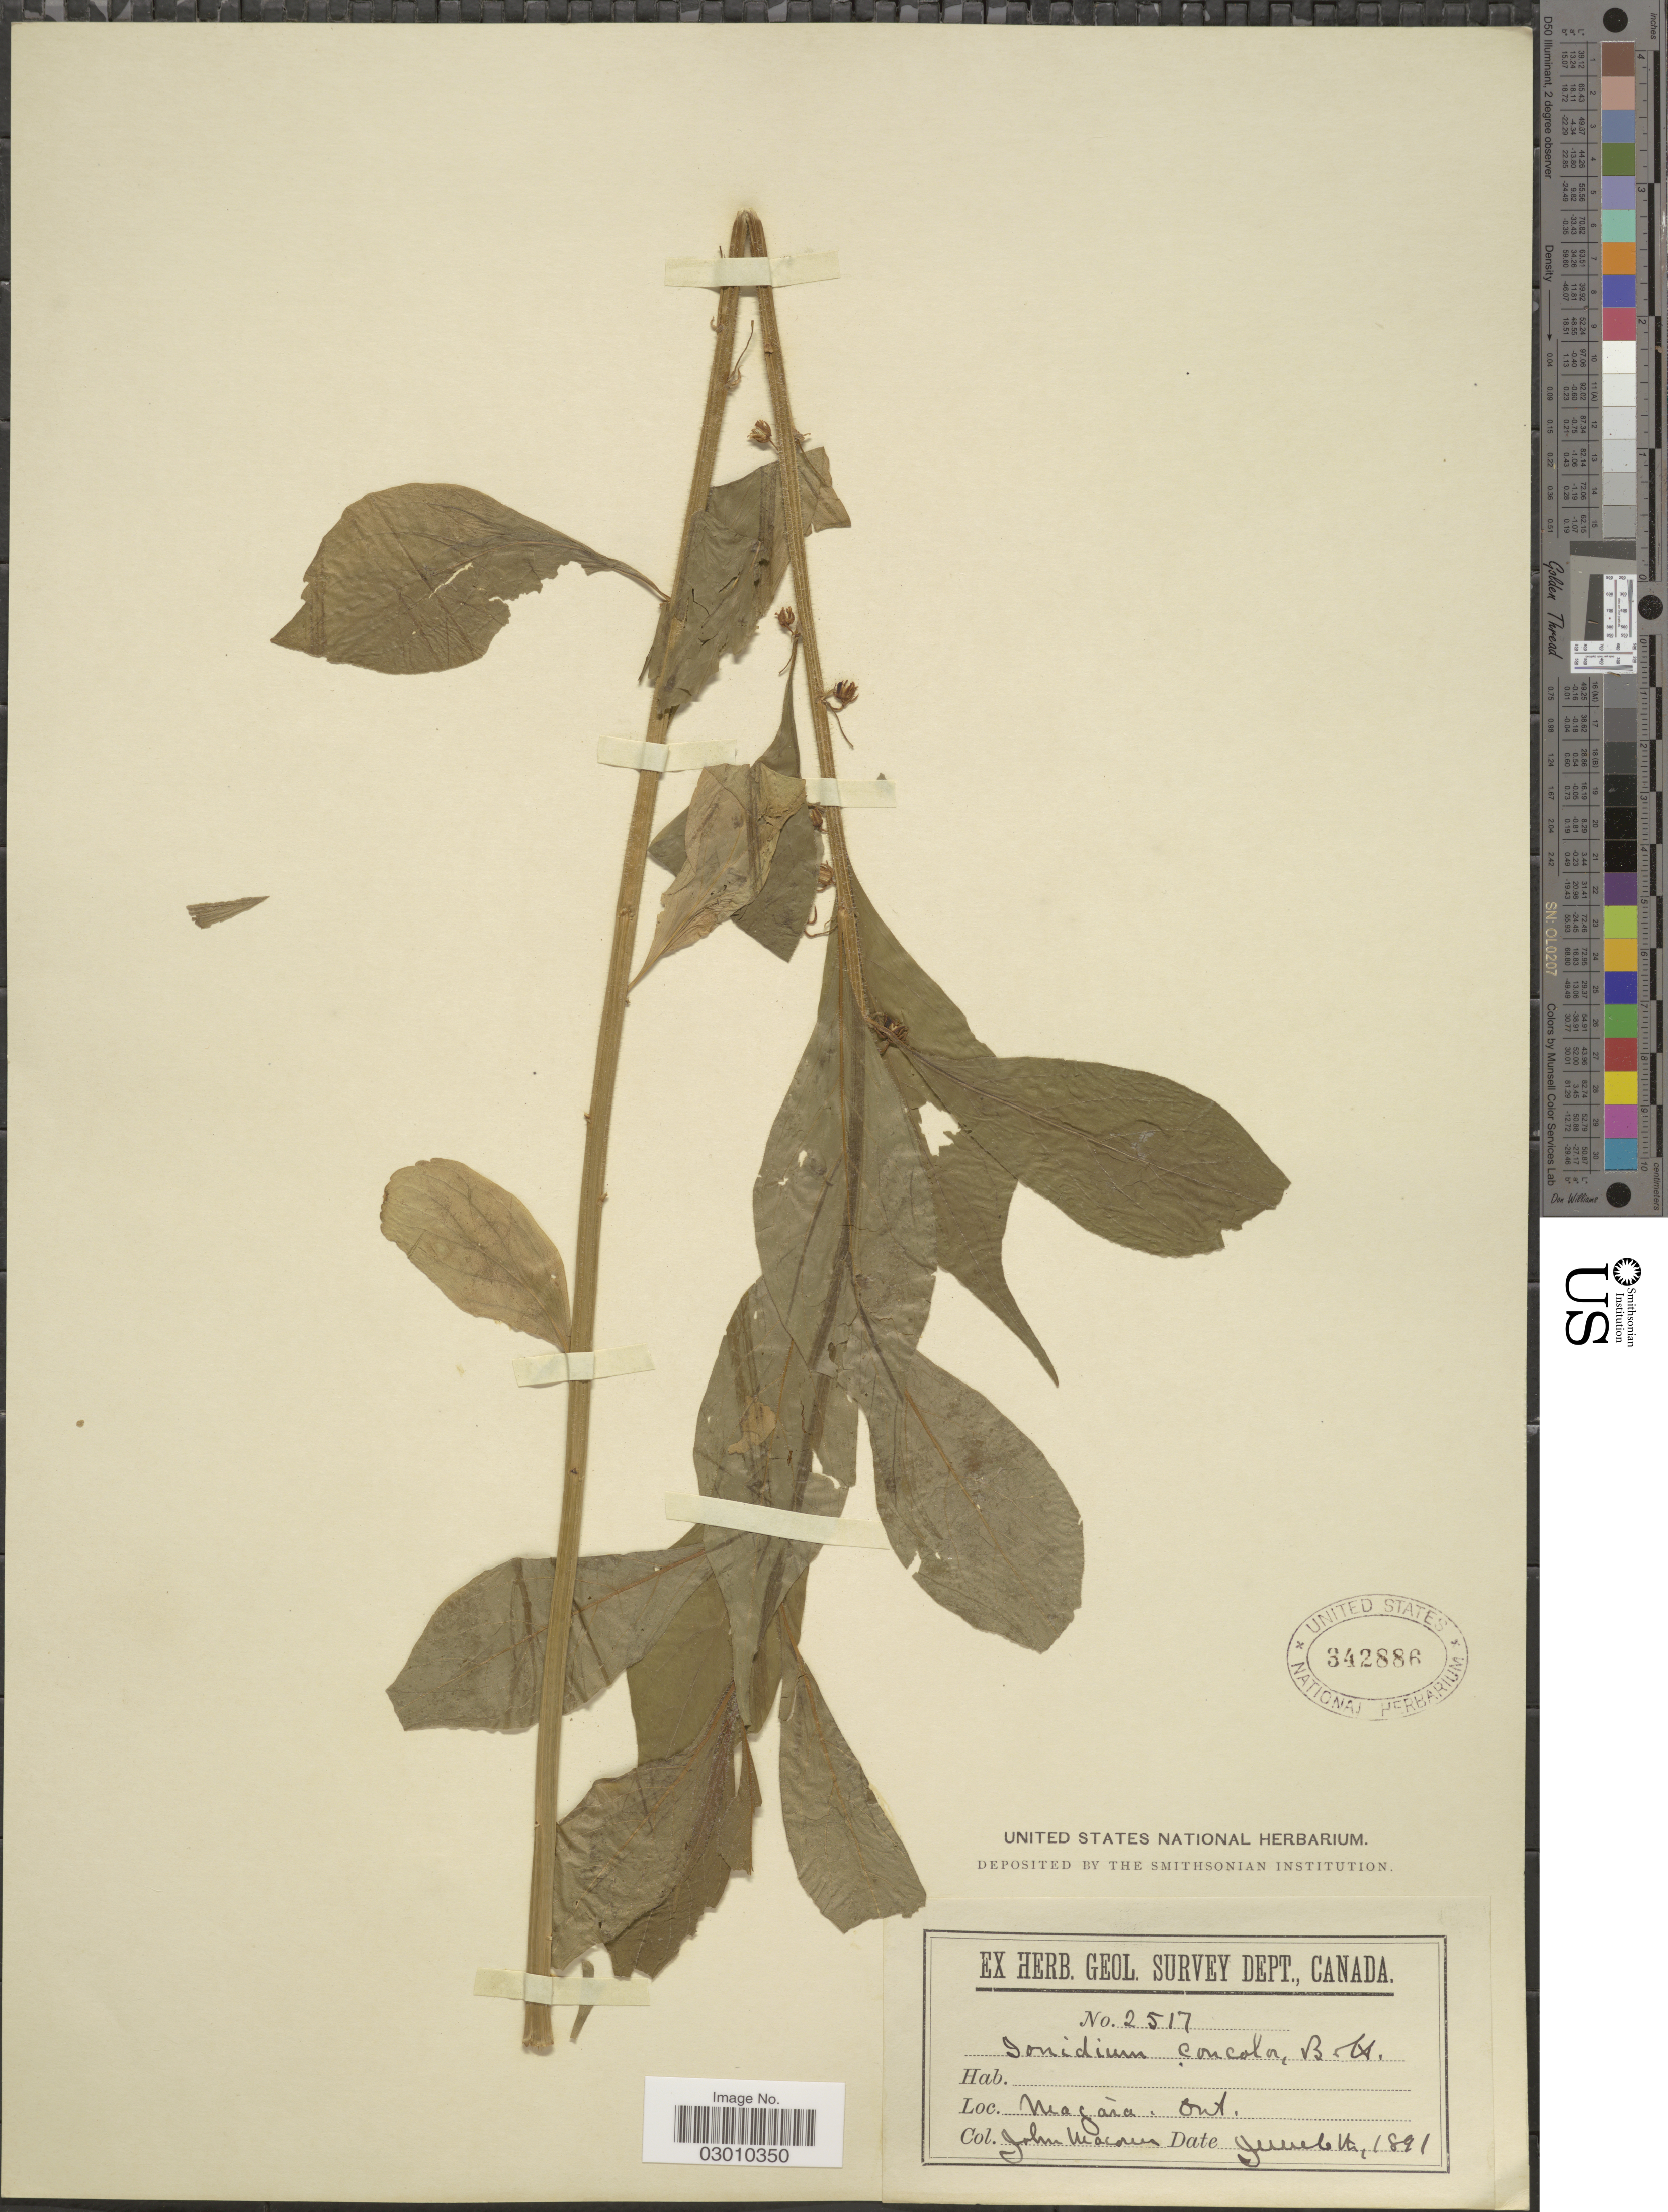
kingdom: Plantae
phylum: Tracheophyta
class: Magnoliopsida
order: Malpighiales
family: Violaceae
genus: Cubelium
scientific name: Cubelium concolor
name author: (T.F. Forst.) Raf. ex Britton & A. Br.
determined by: Strong, Mark T., (BOT), Smithsonian Institution - National Museum of Natural History (UNITED STATES)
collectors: J. Macoun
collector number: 2517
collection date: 1891-06-06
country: Canada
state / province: Ontario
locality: Niagara.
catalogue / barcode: US 342886